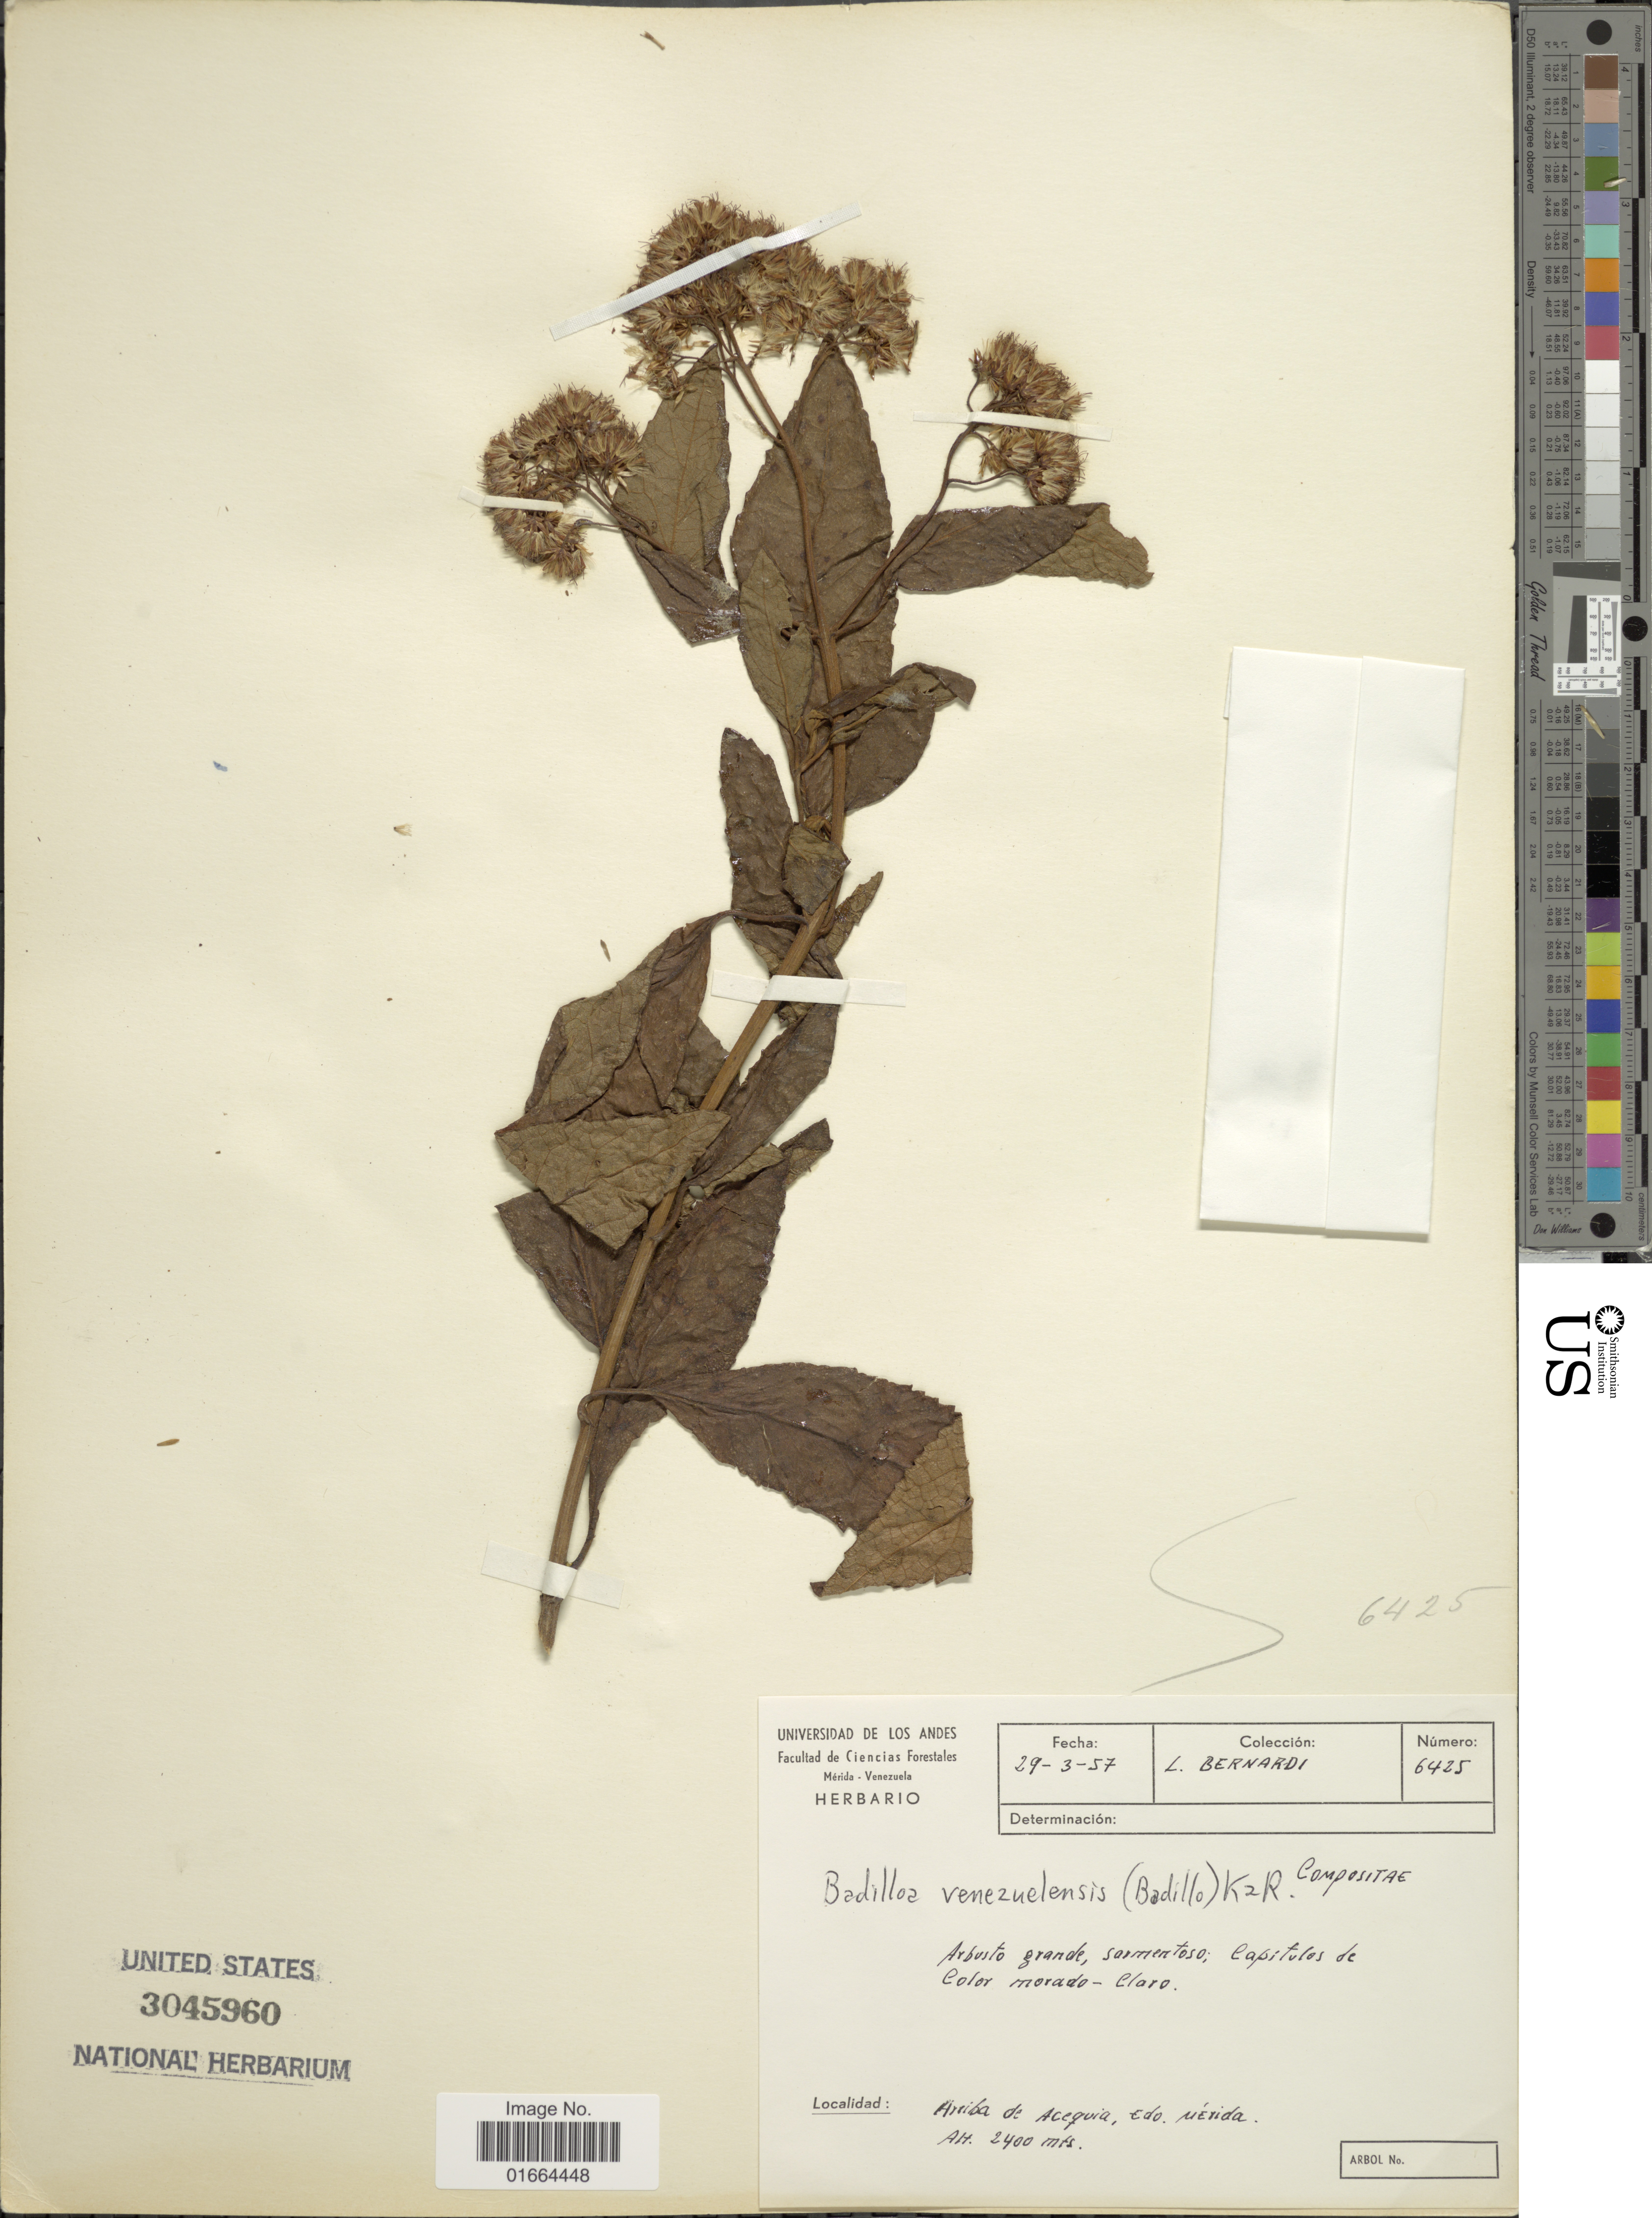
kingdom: Plantae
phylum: Tracheophyta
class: Magnoliopsida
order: Asterales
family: Asteraceae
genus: Badilloa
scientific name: Badilloa venezuelensis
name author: (V.M. Badillo) R.M. King & H. Rob.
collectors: L. Bernardi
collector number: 6425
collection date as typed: Transcribed d/m/y: 29/3/57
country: Venezuela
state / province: Mérida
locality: Arriba de Acequia, Edo. Merida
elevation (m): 2400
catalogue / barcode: US 3045960